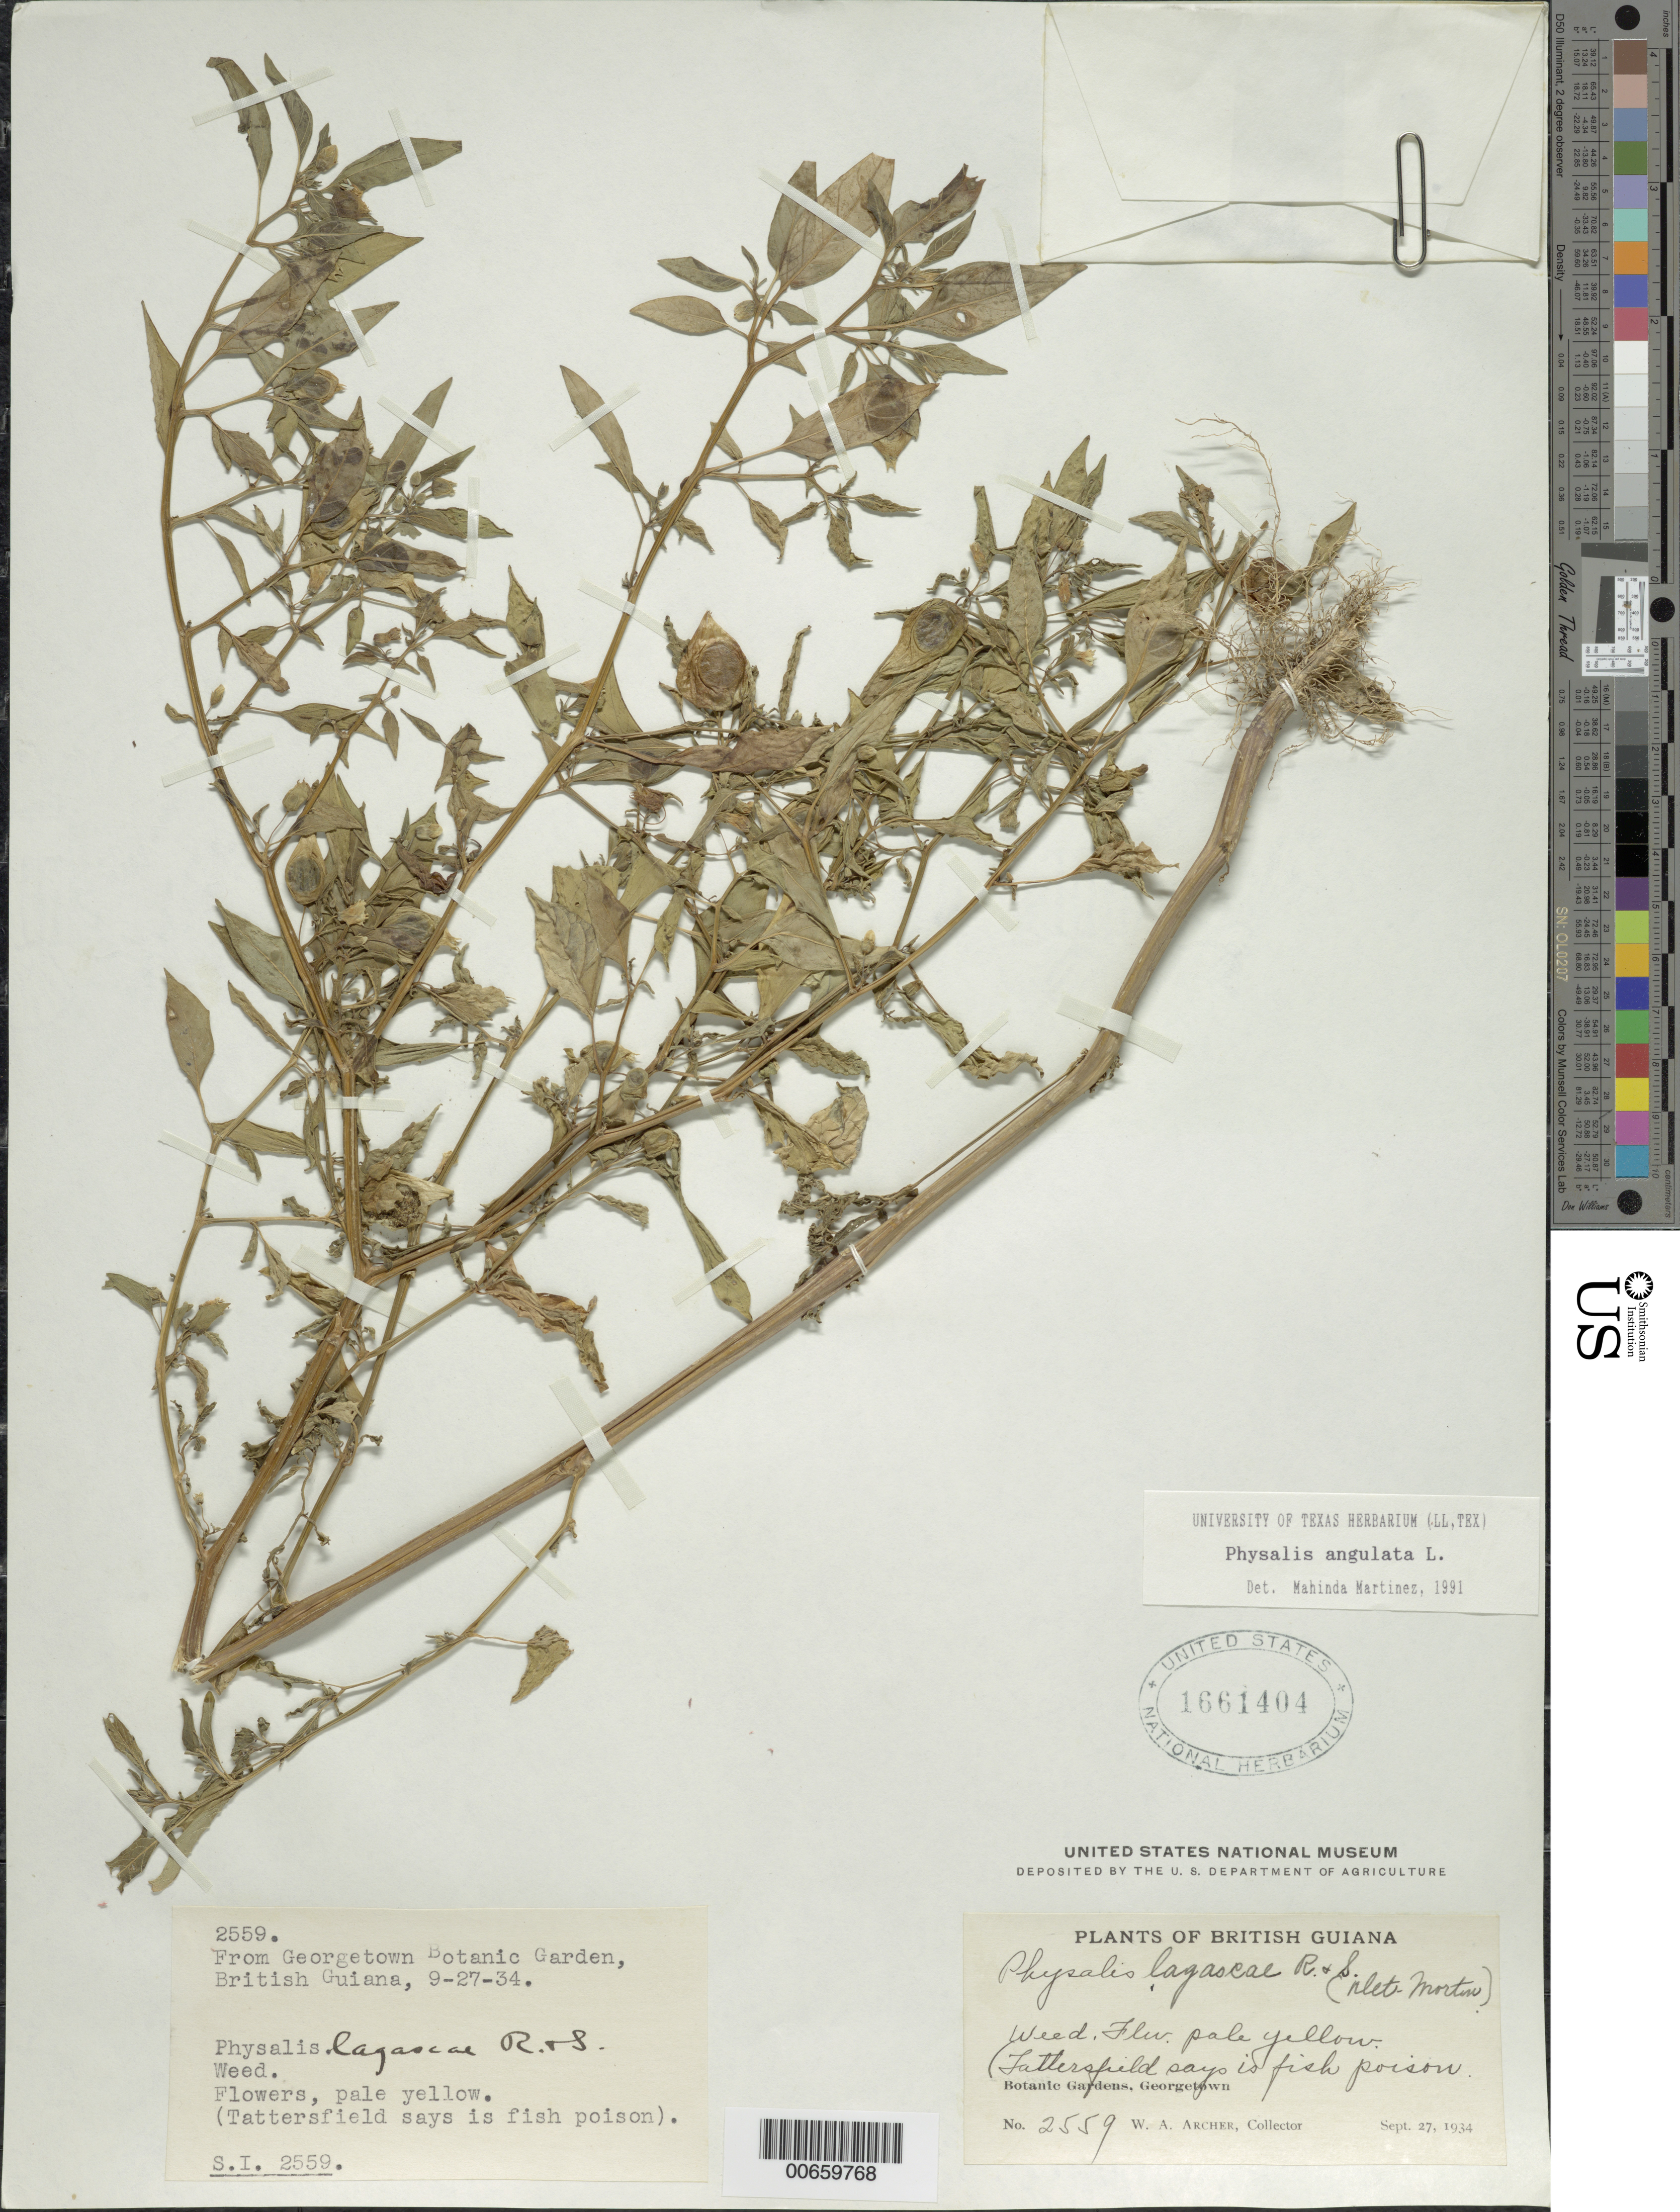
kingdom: Plantae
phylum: Tracheophyta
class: Magnoliopsida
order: Solanales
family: Solanaceae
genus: Physalis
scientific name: Physalis angulata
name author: L.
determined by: Martinez, M.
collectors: W. A. Archer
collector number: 2559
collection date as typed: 27-Sep-34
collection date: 1934-09-27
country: Guyana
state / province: Demerara-Mahaica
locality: Georgetown, Botanic Gardens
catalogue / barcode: US 1661404